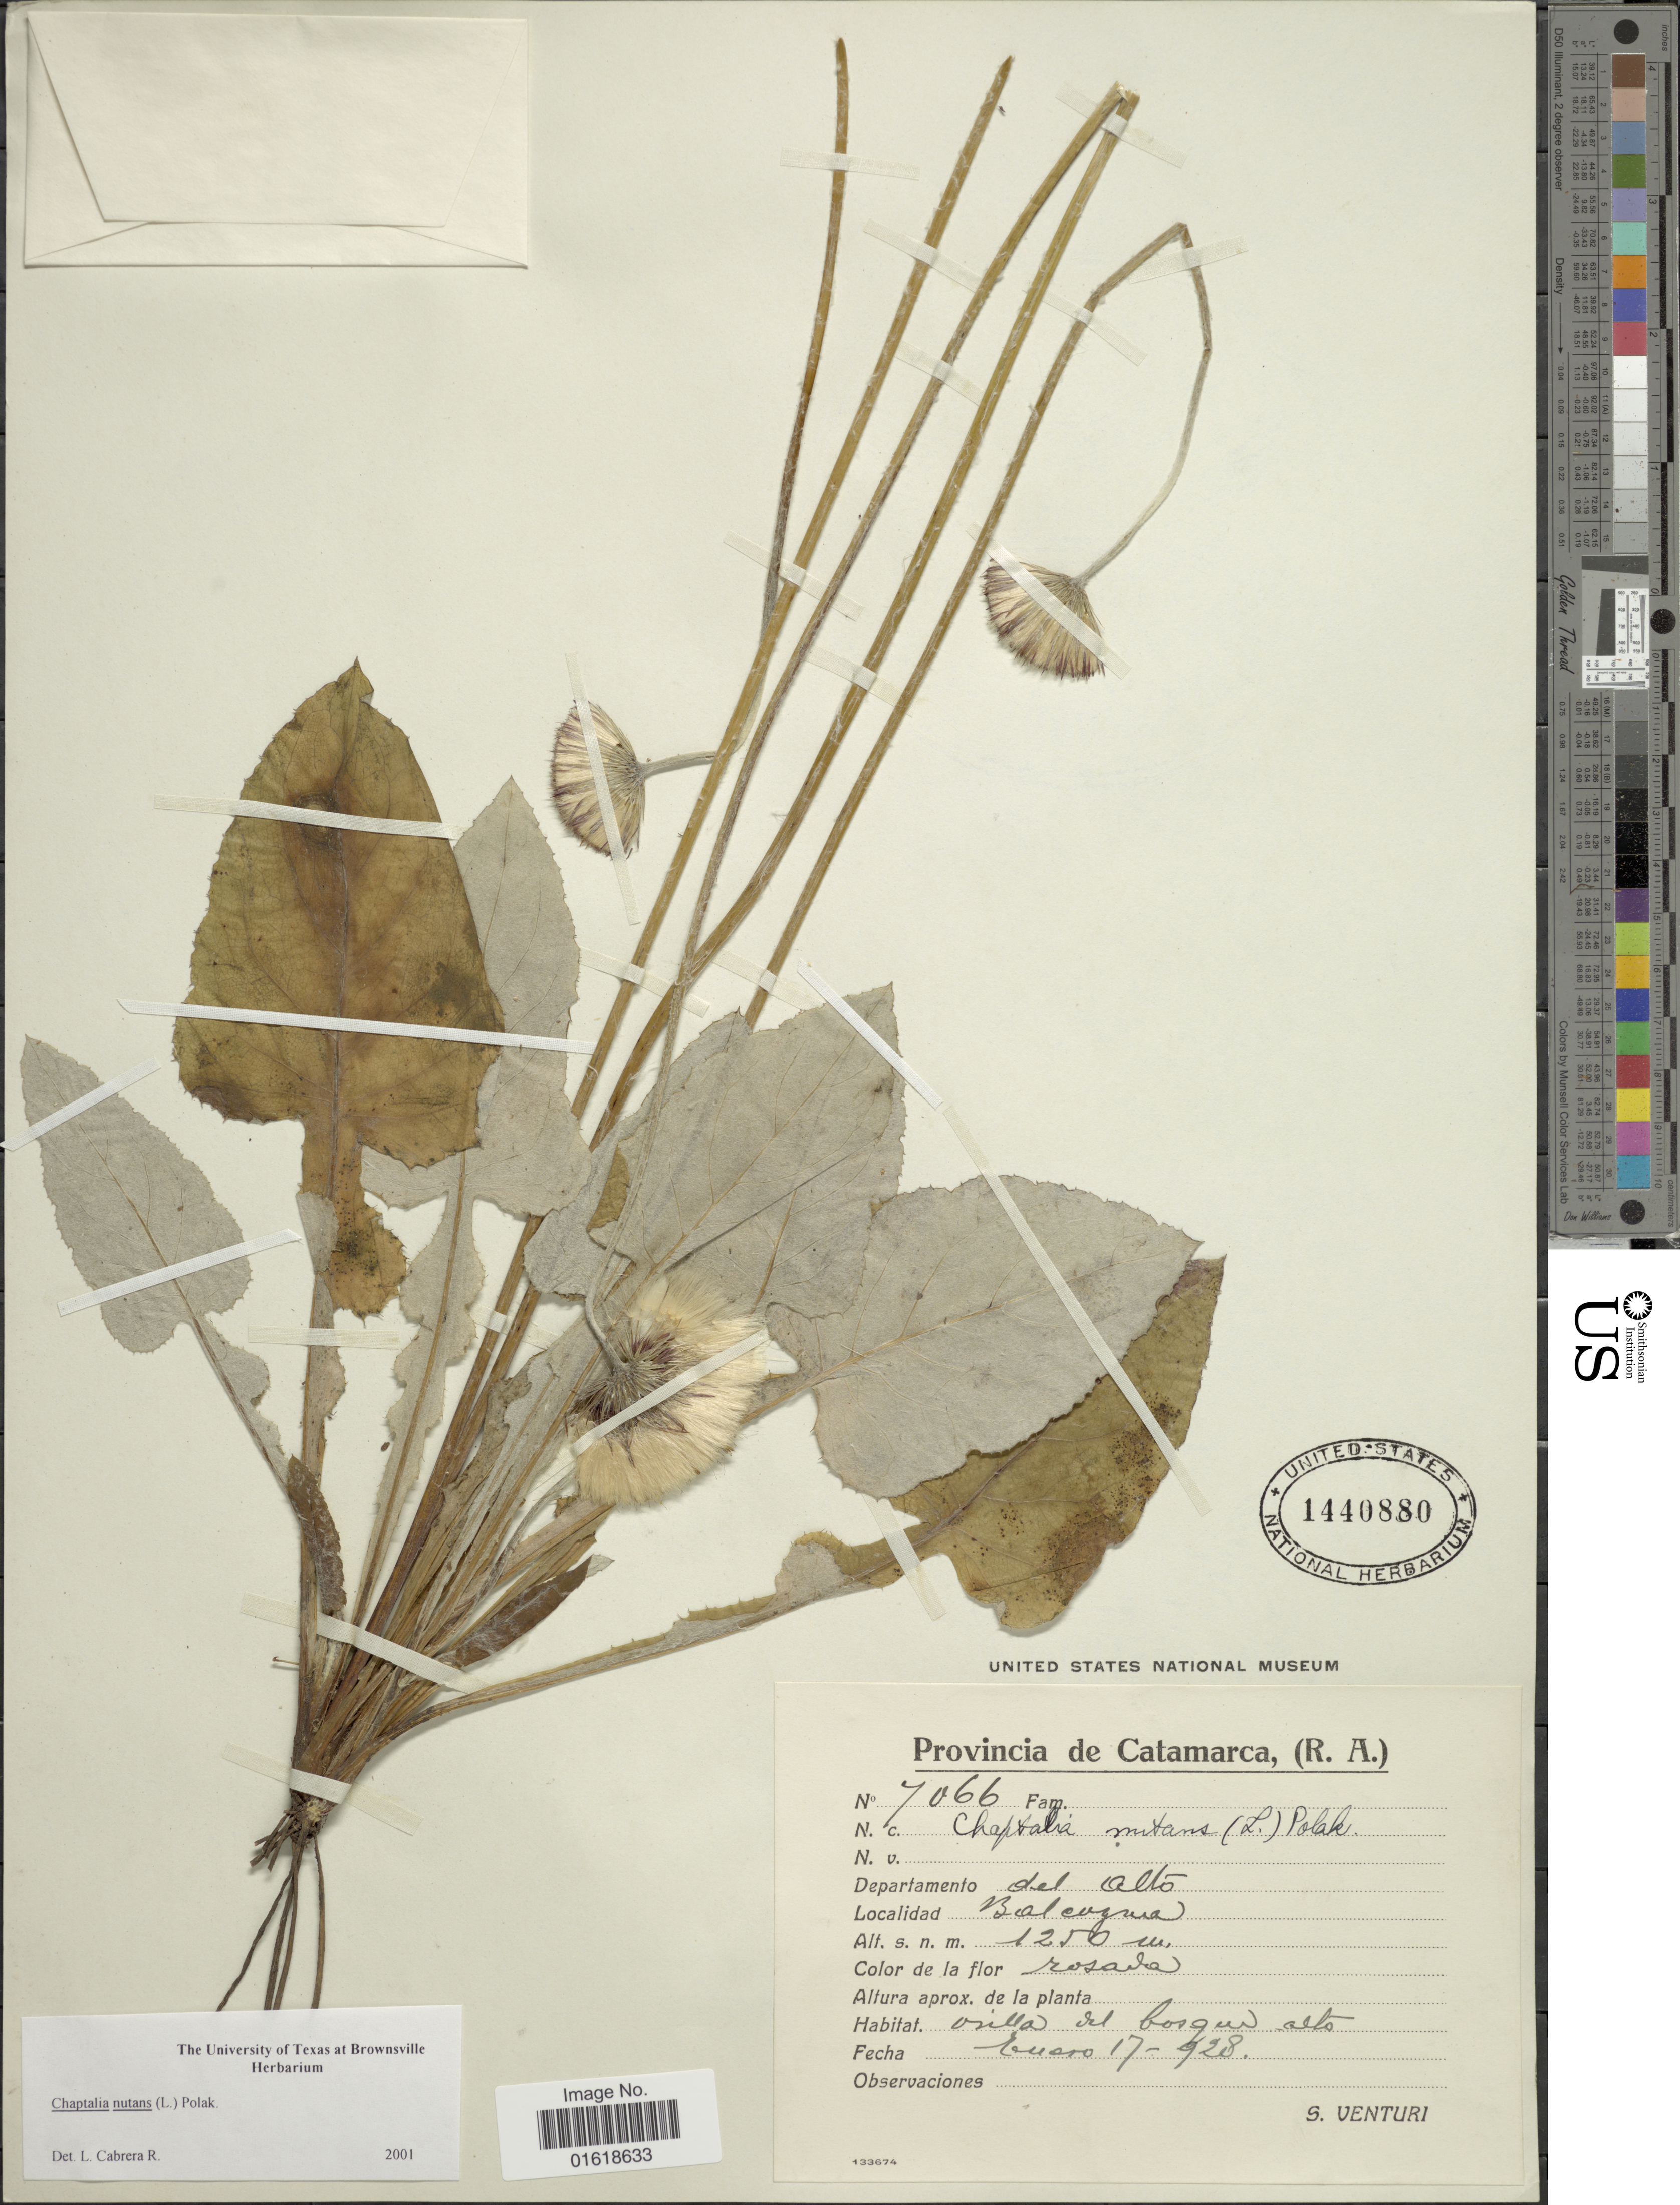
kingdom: Plantae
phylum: Tracheophyta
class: Magnoliopsida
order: Asterales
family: Asteraceae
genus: Chaptalia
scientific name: Chaptalia nutans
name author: (L.) Pol.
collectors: S. Venturi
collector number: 7066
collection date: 1928-01-17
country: Argentina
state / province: Catamarca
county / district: El Alto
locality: Departamento del Alto, Balcozna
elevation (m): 1250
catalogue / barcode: US 1440880